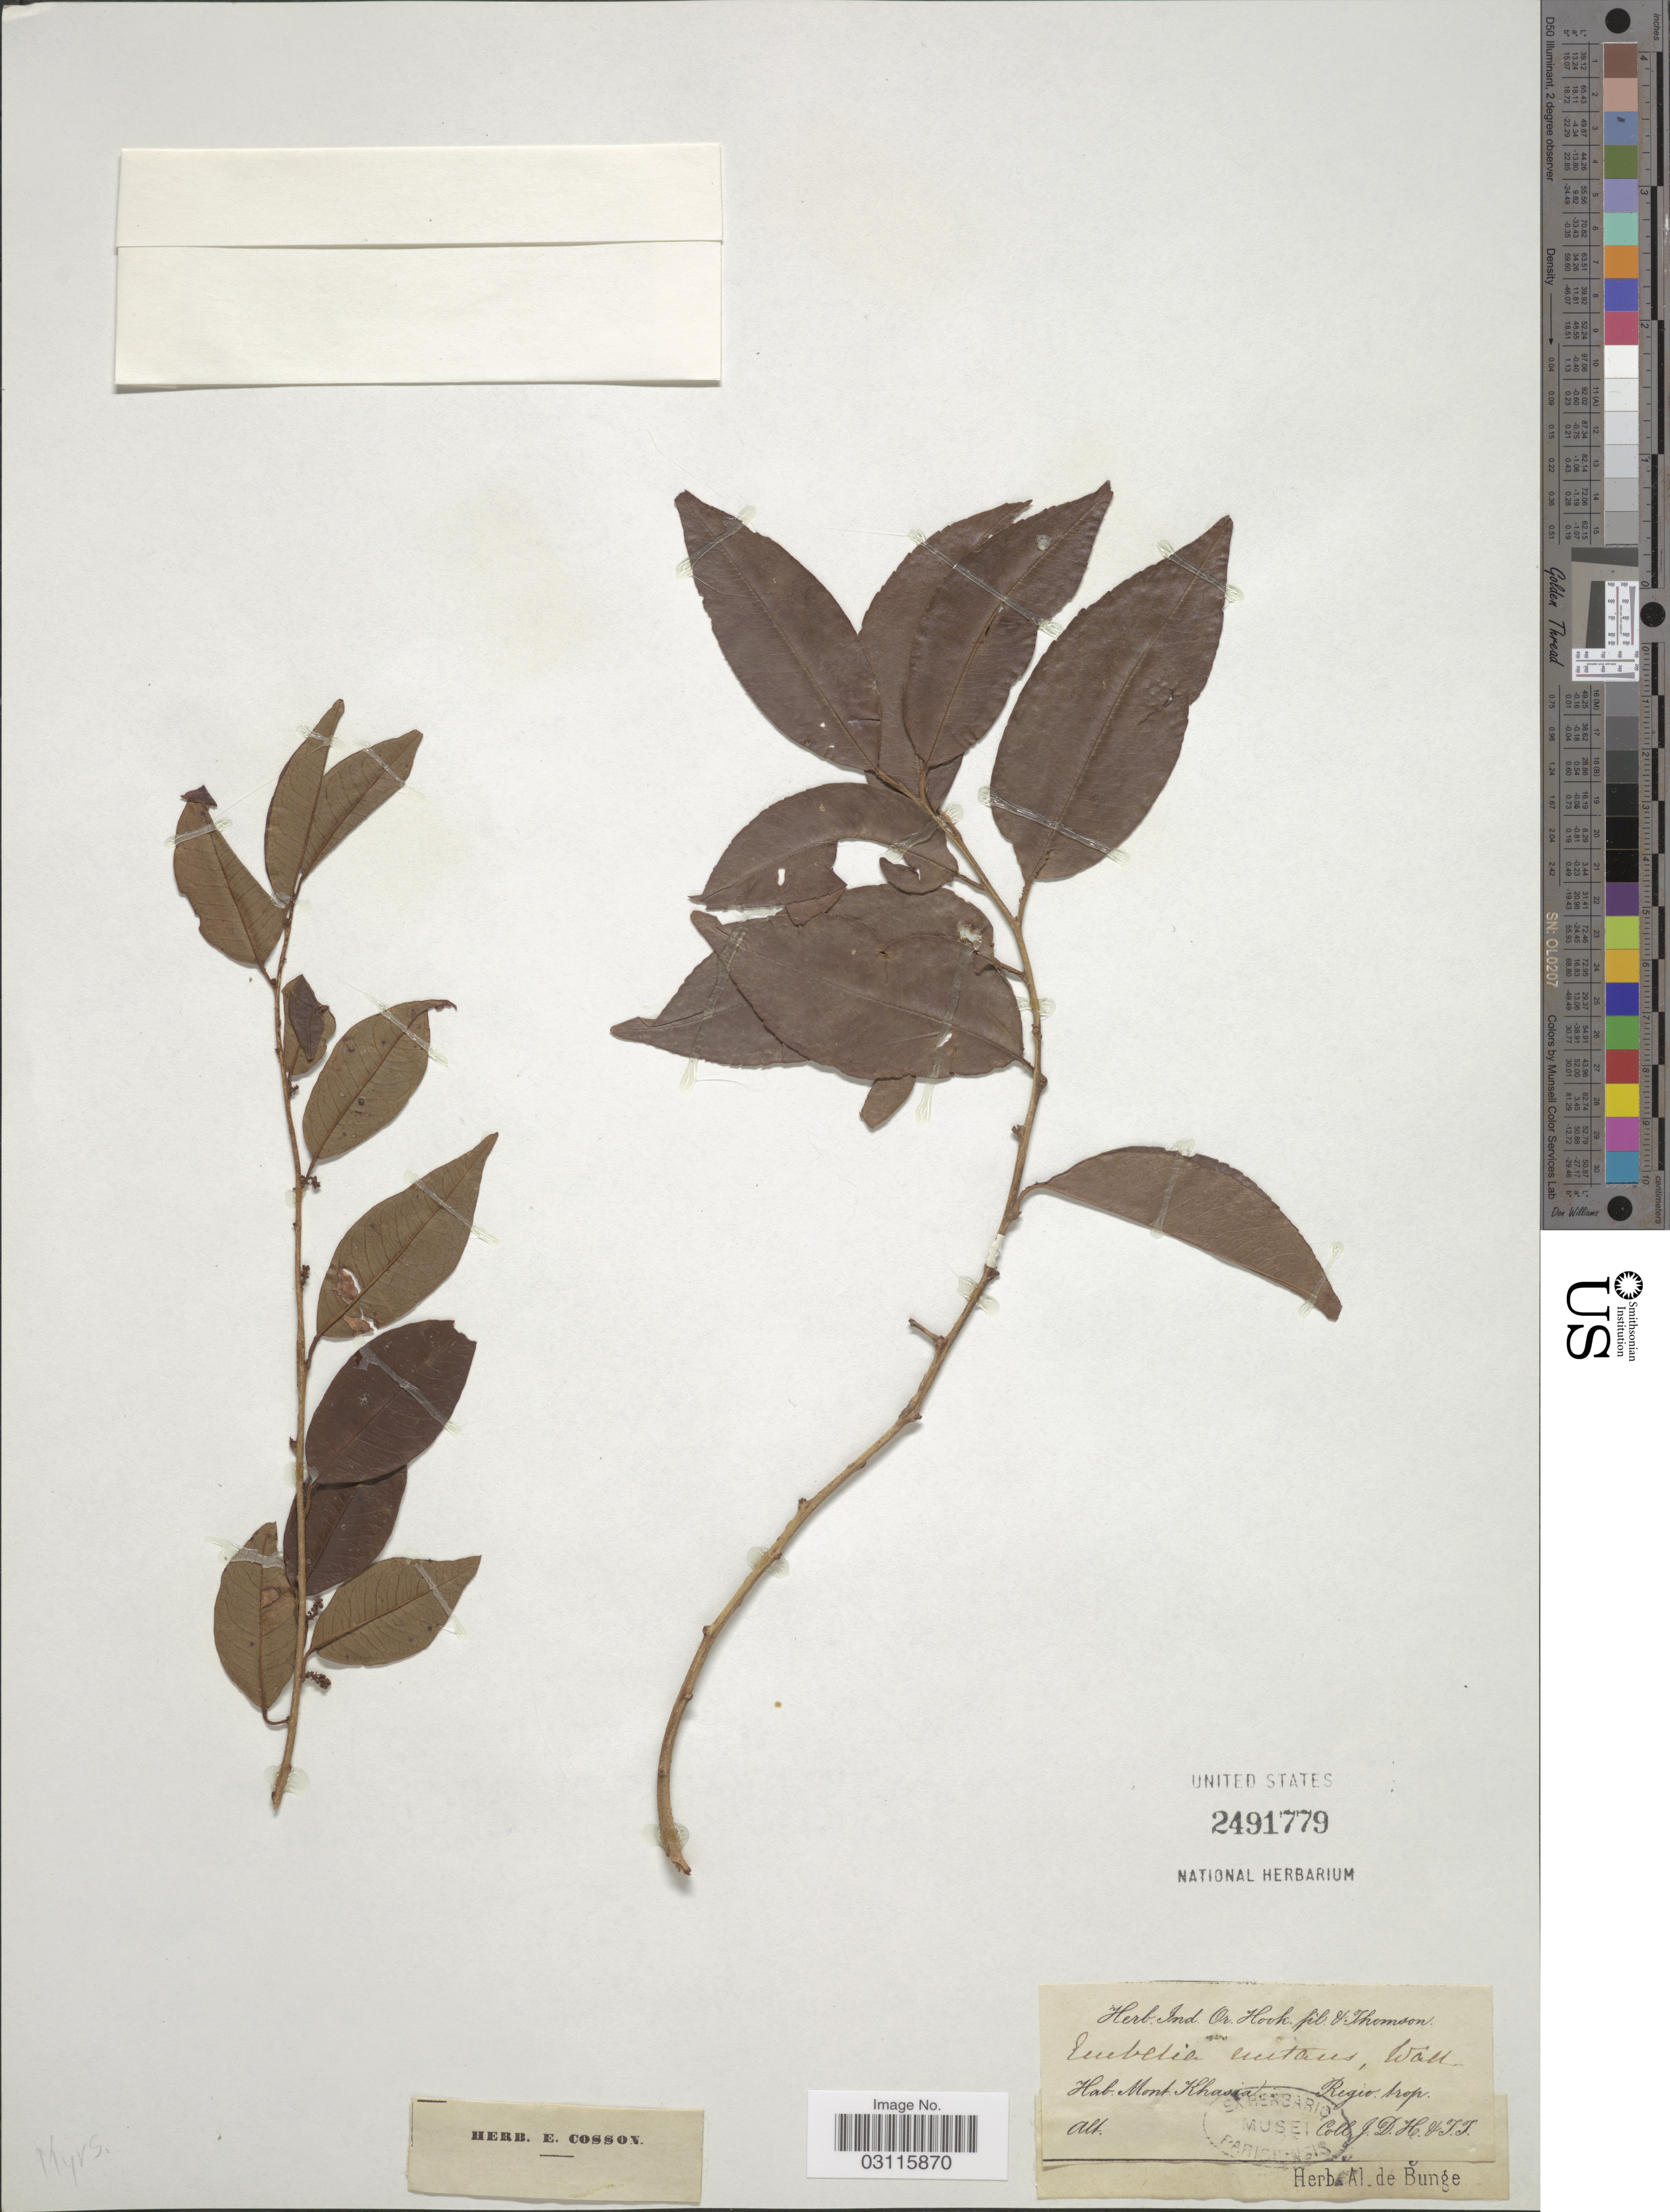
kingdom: Plantae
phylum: Tracheophyta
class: Magnoliopsida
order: Ericales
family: Primulaceae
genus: Embelia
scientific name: Embelia nutans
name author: Wall. in Roxb.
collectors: J. D. Hooker & T. Thomson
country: India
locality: Mont. Khasia. Regio: trop.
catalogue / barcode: US 2491779